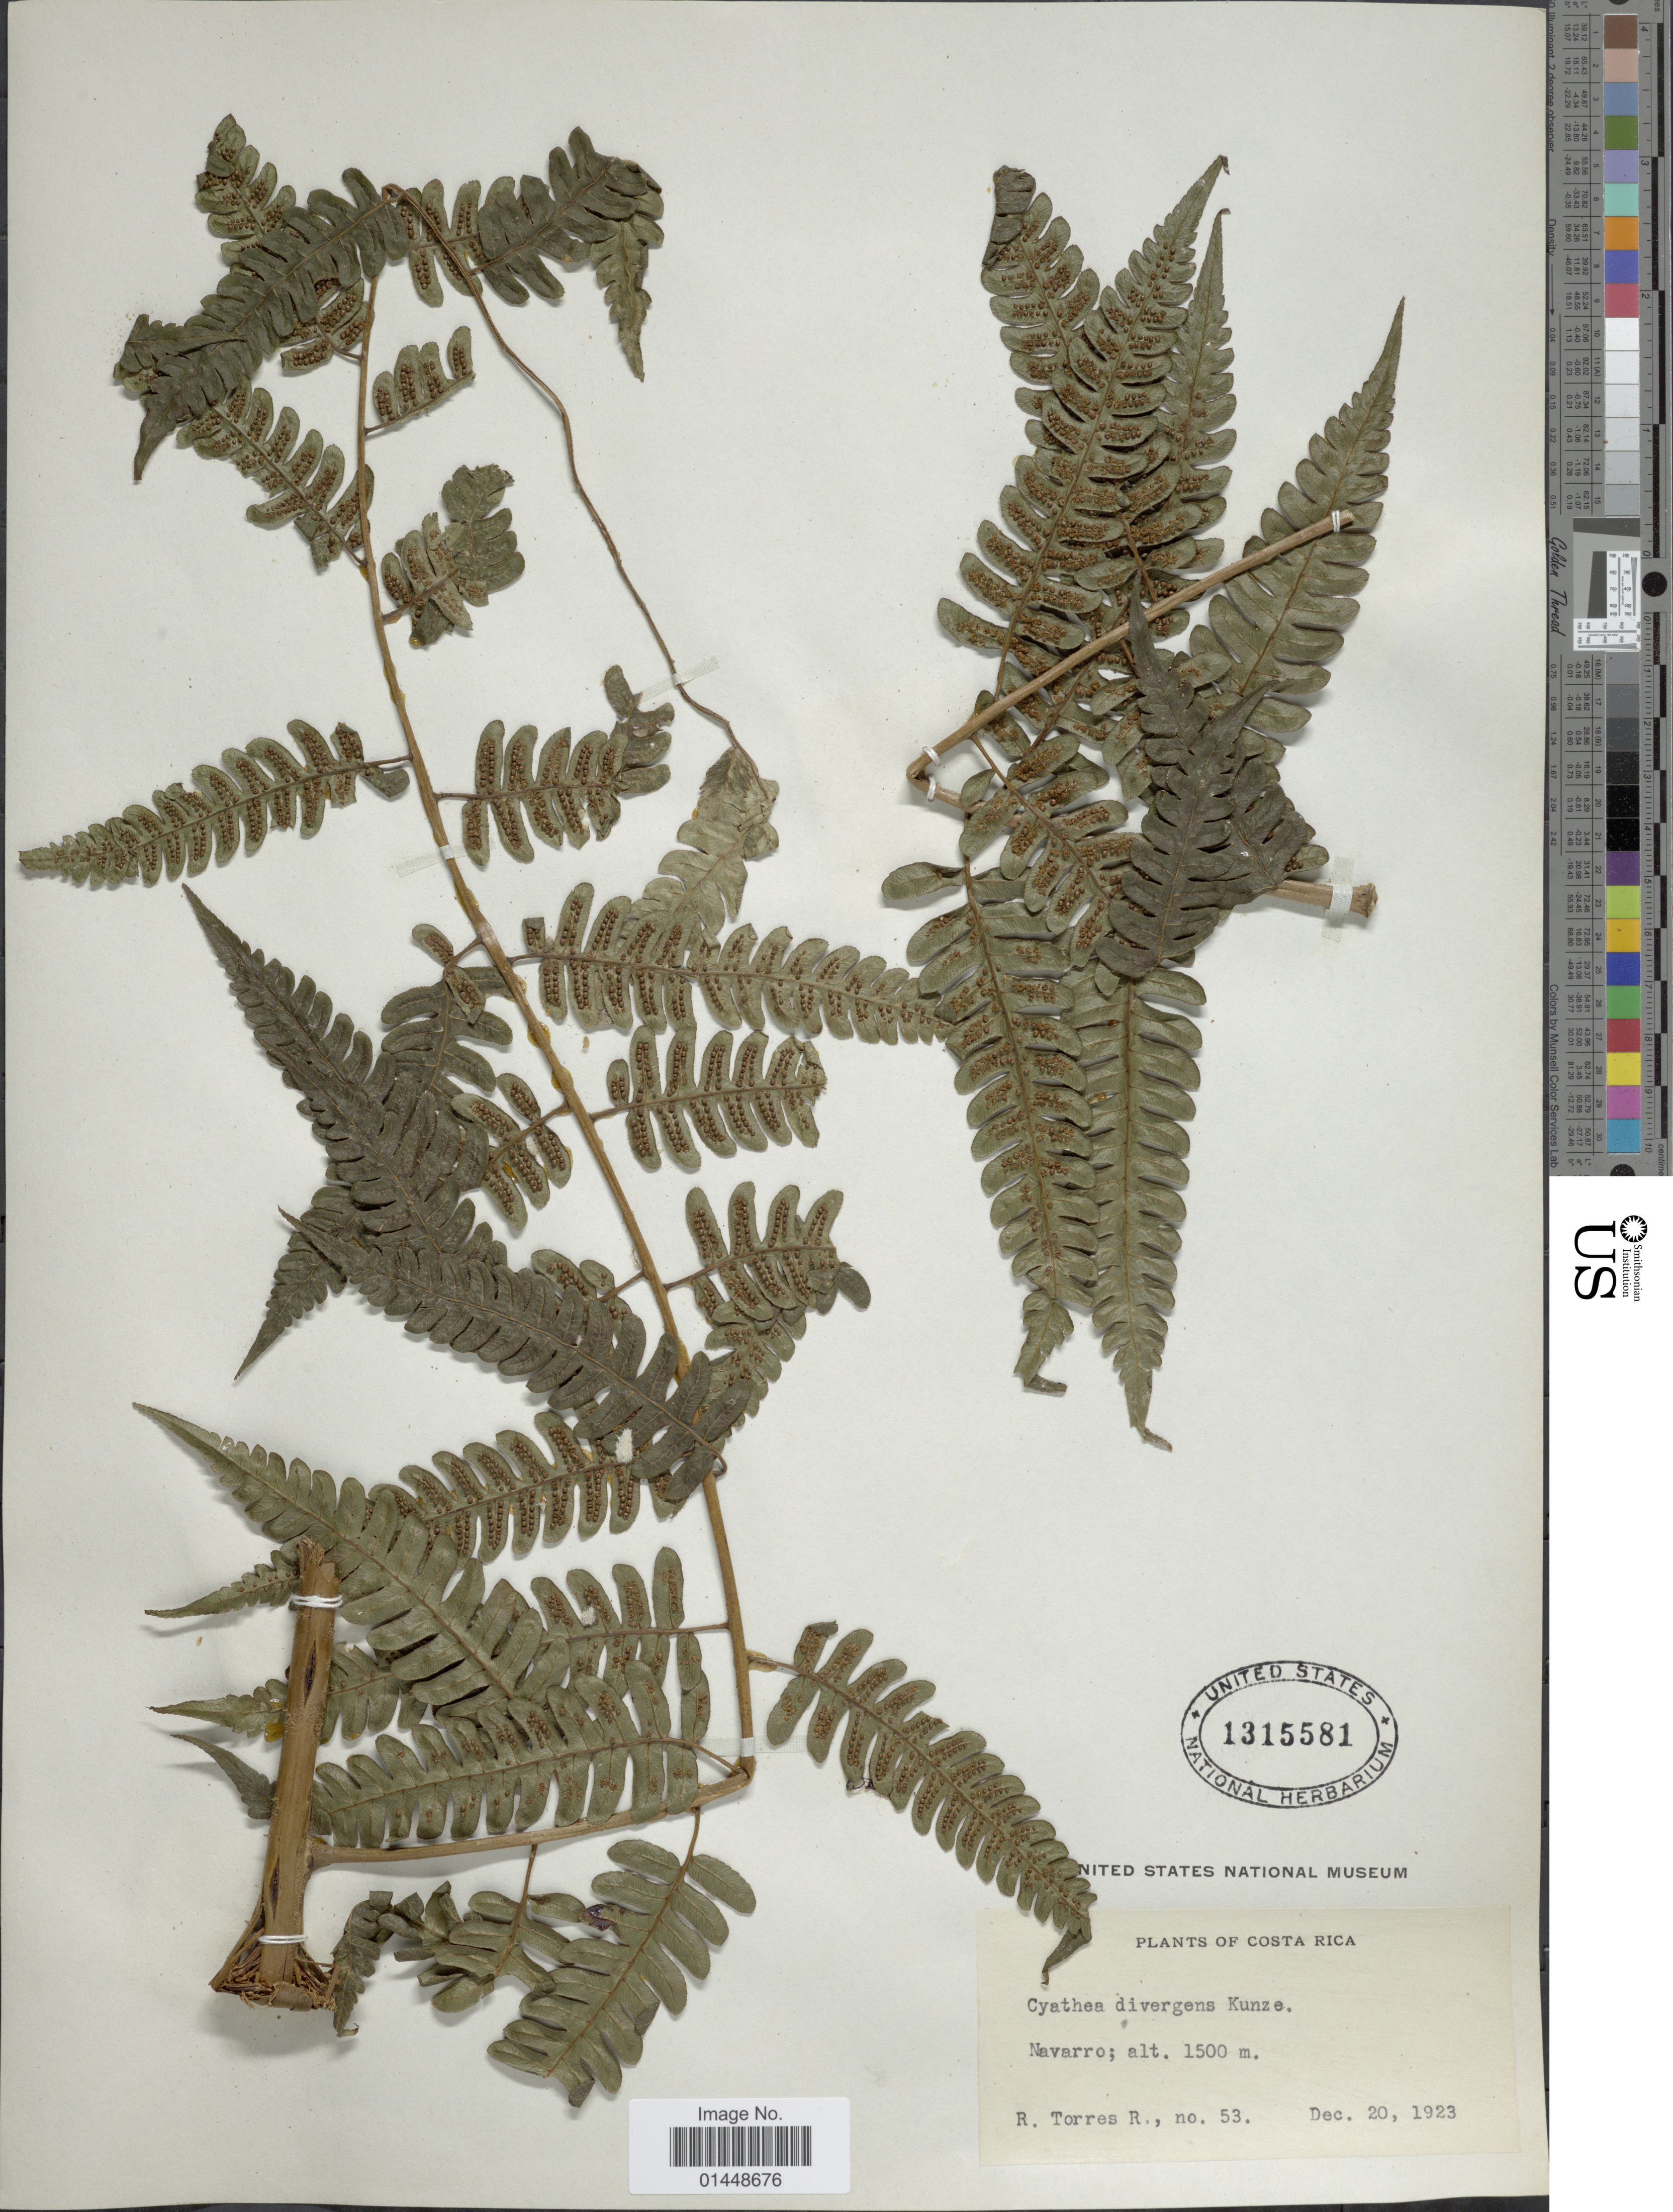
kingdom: Plantae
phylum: Tracheophyta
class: Polypodiopsida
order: Cyatheales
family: Cyatheaceae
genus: Cyathea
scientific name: Cyathea divergens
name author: Kunze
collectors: R. Torres R.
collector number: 53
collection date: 1923-12-20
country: Costa Rica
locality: Navarro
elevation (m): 1500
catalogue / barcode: US 1315581